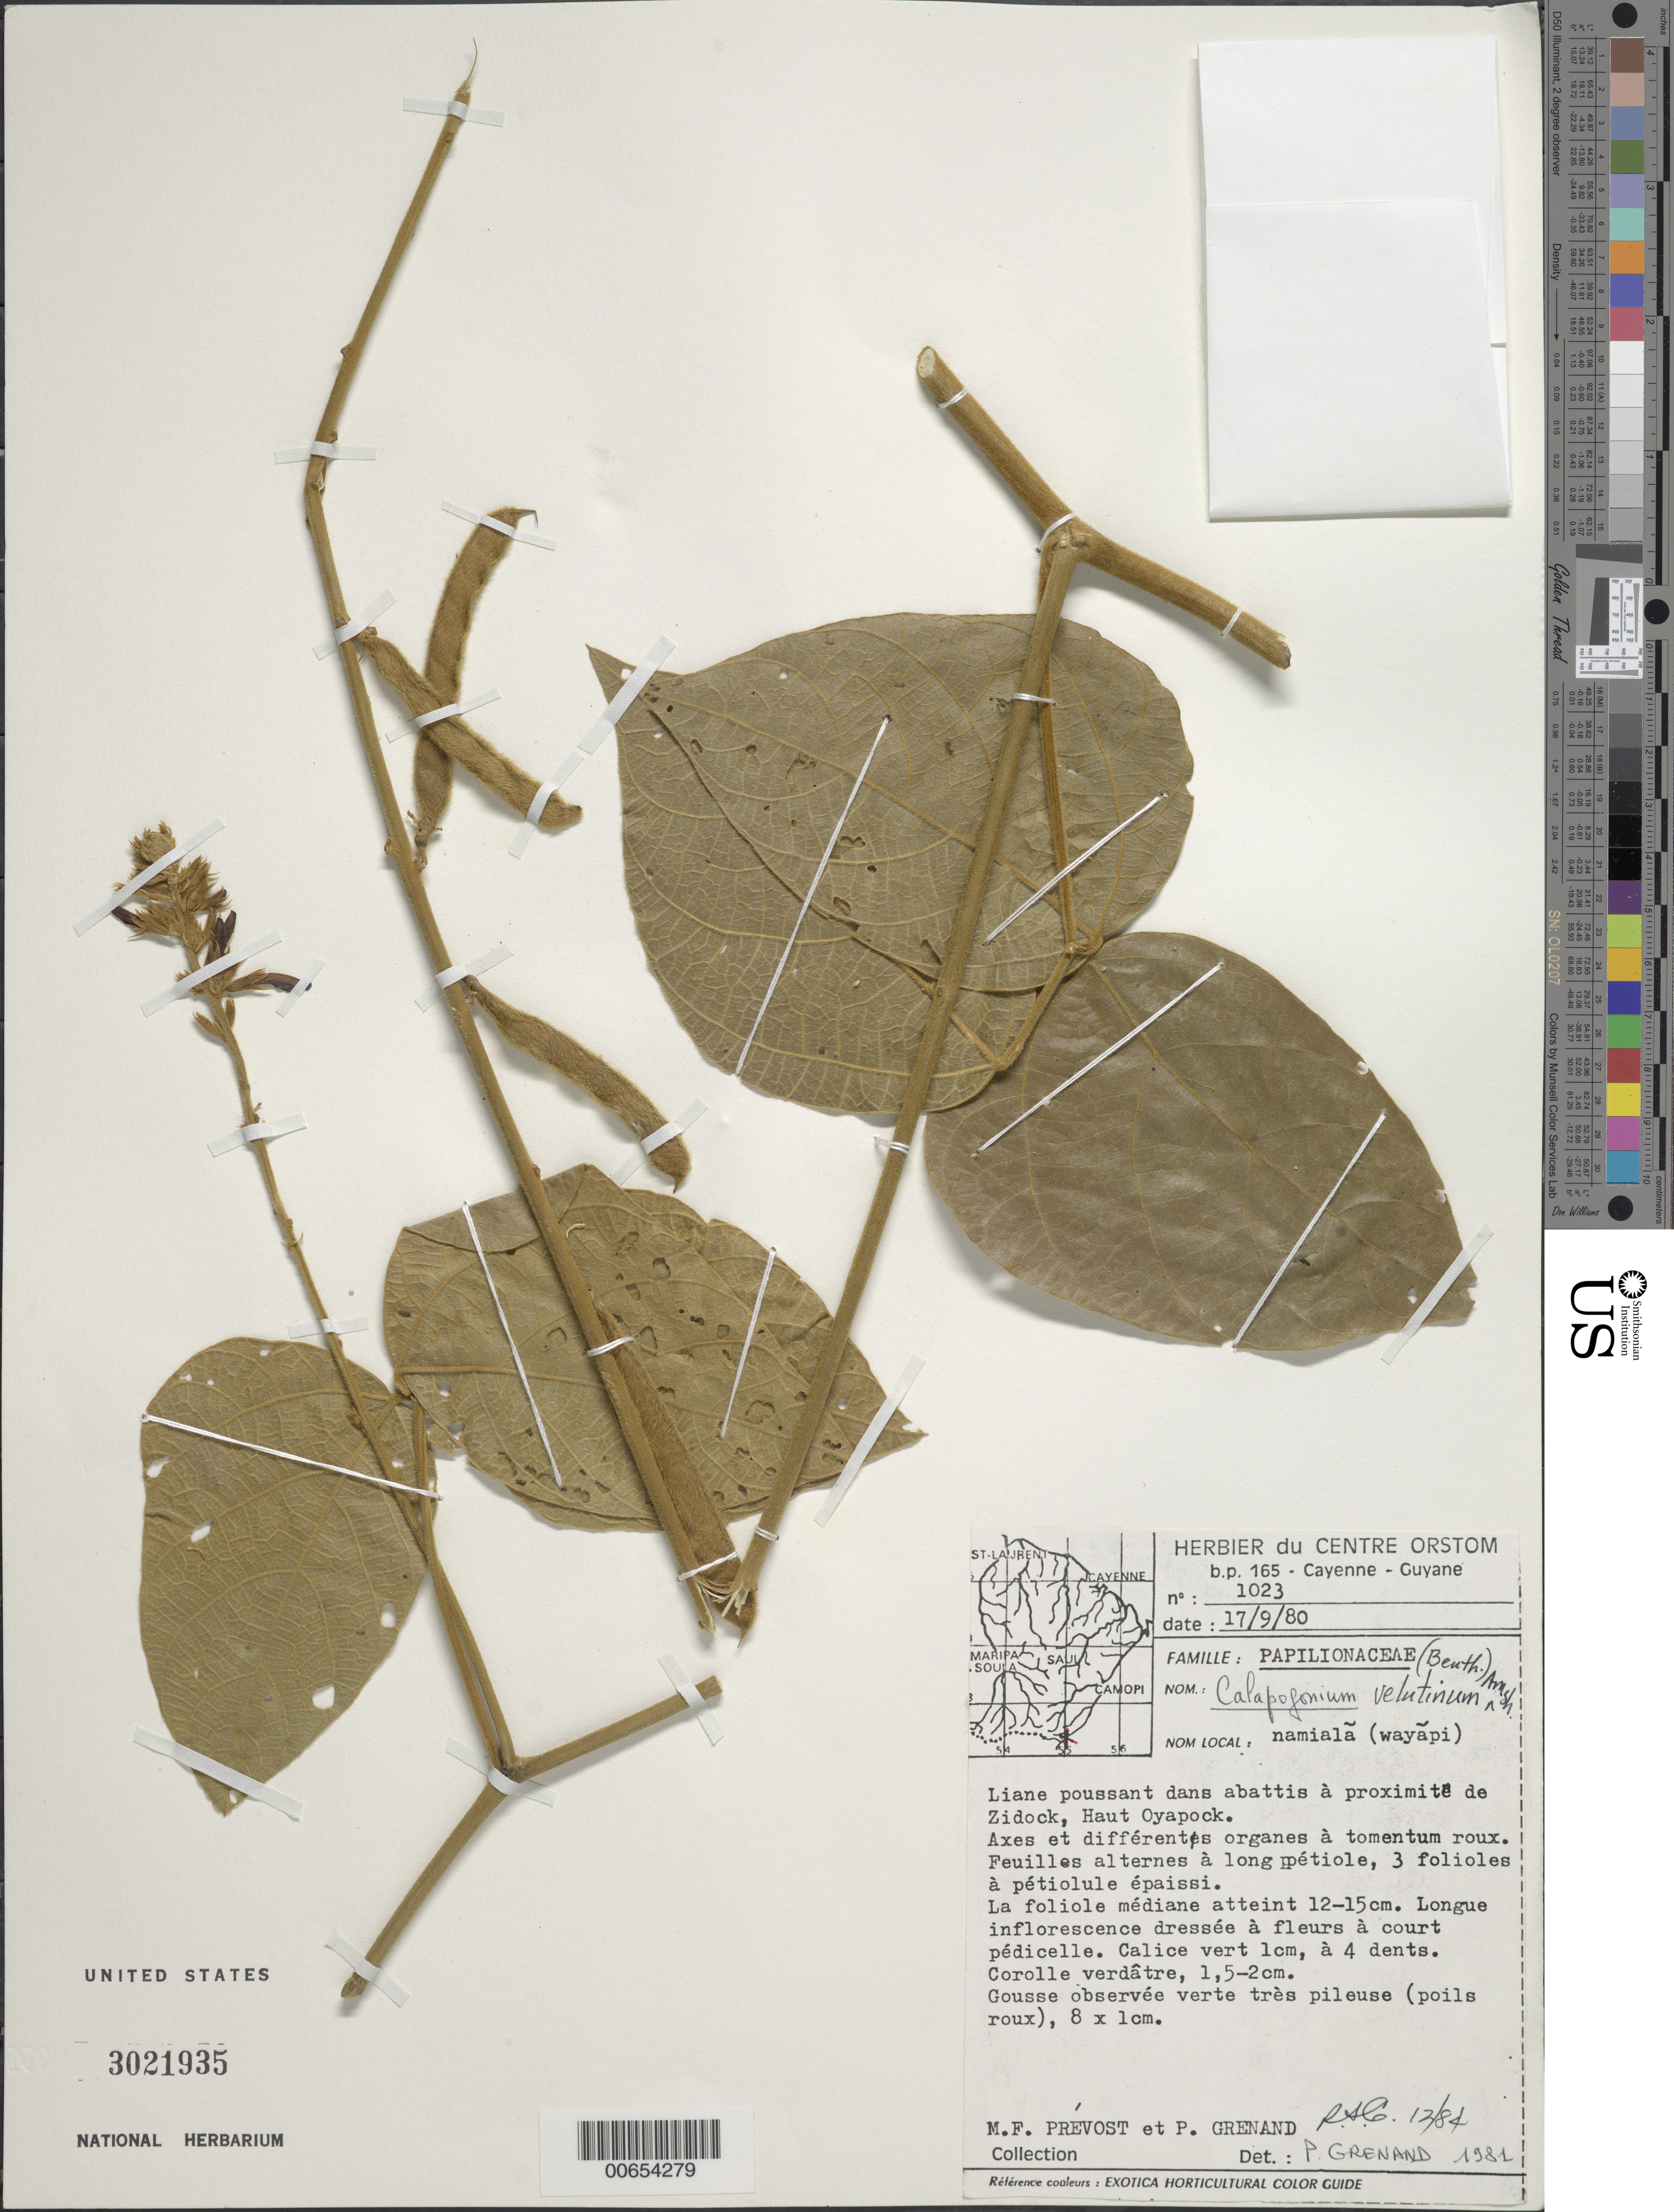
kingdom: Plantae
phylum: Tracheophyta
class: Magnoliopsida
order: Fabales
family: Fabaceae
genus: Calopogonium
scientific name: Calopogonium velutinum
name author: (Benth.) Amshoff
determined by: Cowan, R. S.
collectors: M.-F. Prévost & P. Grenand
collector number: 1023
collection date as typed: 17-Sep-80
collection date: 1980-09-17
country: French Guiana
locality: Trois Sauts (Haut Oyapock), Zidockville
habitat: Clearing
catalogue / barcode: US 3021935